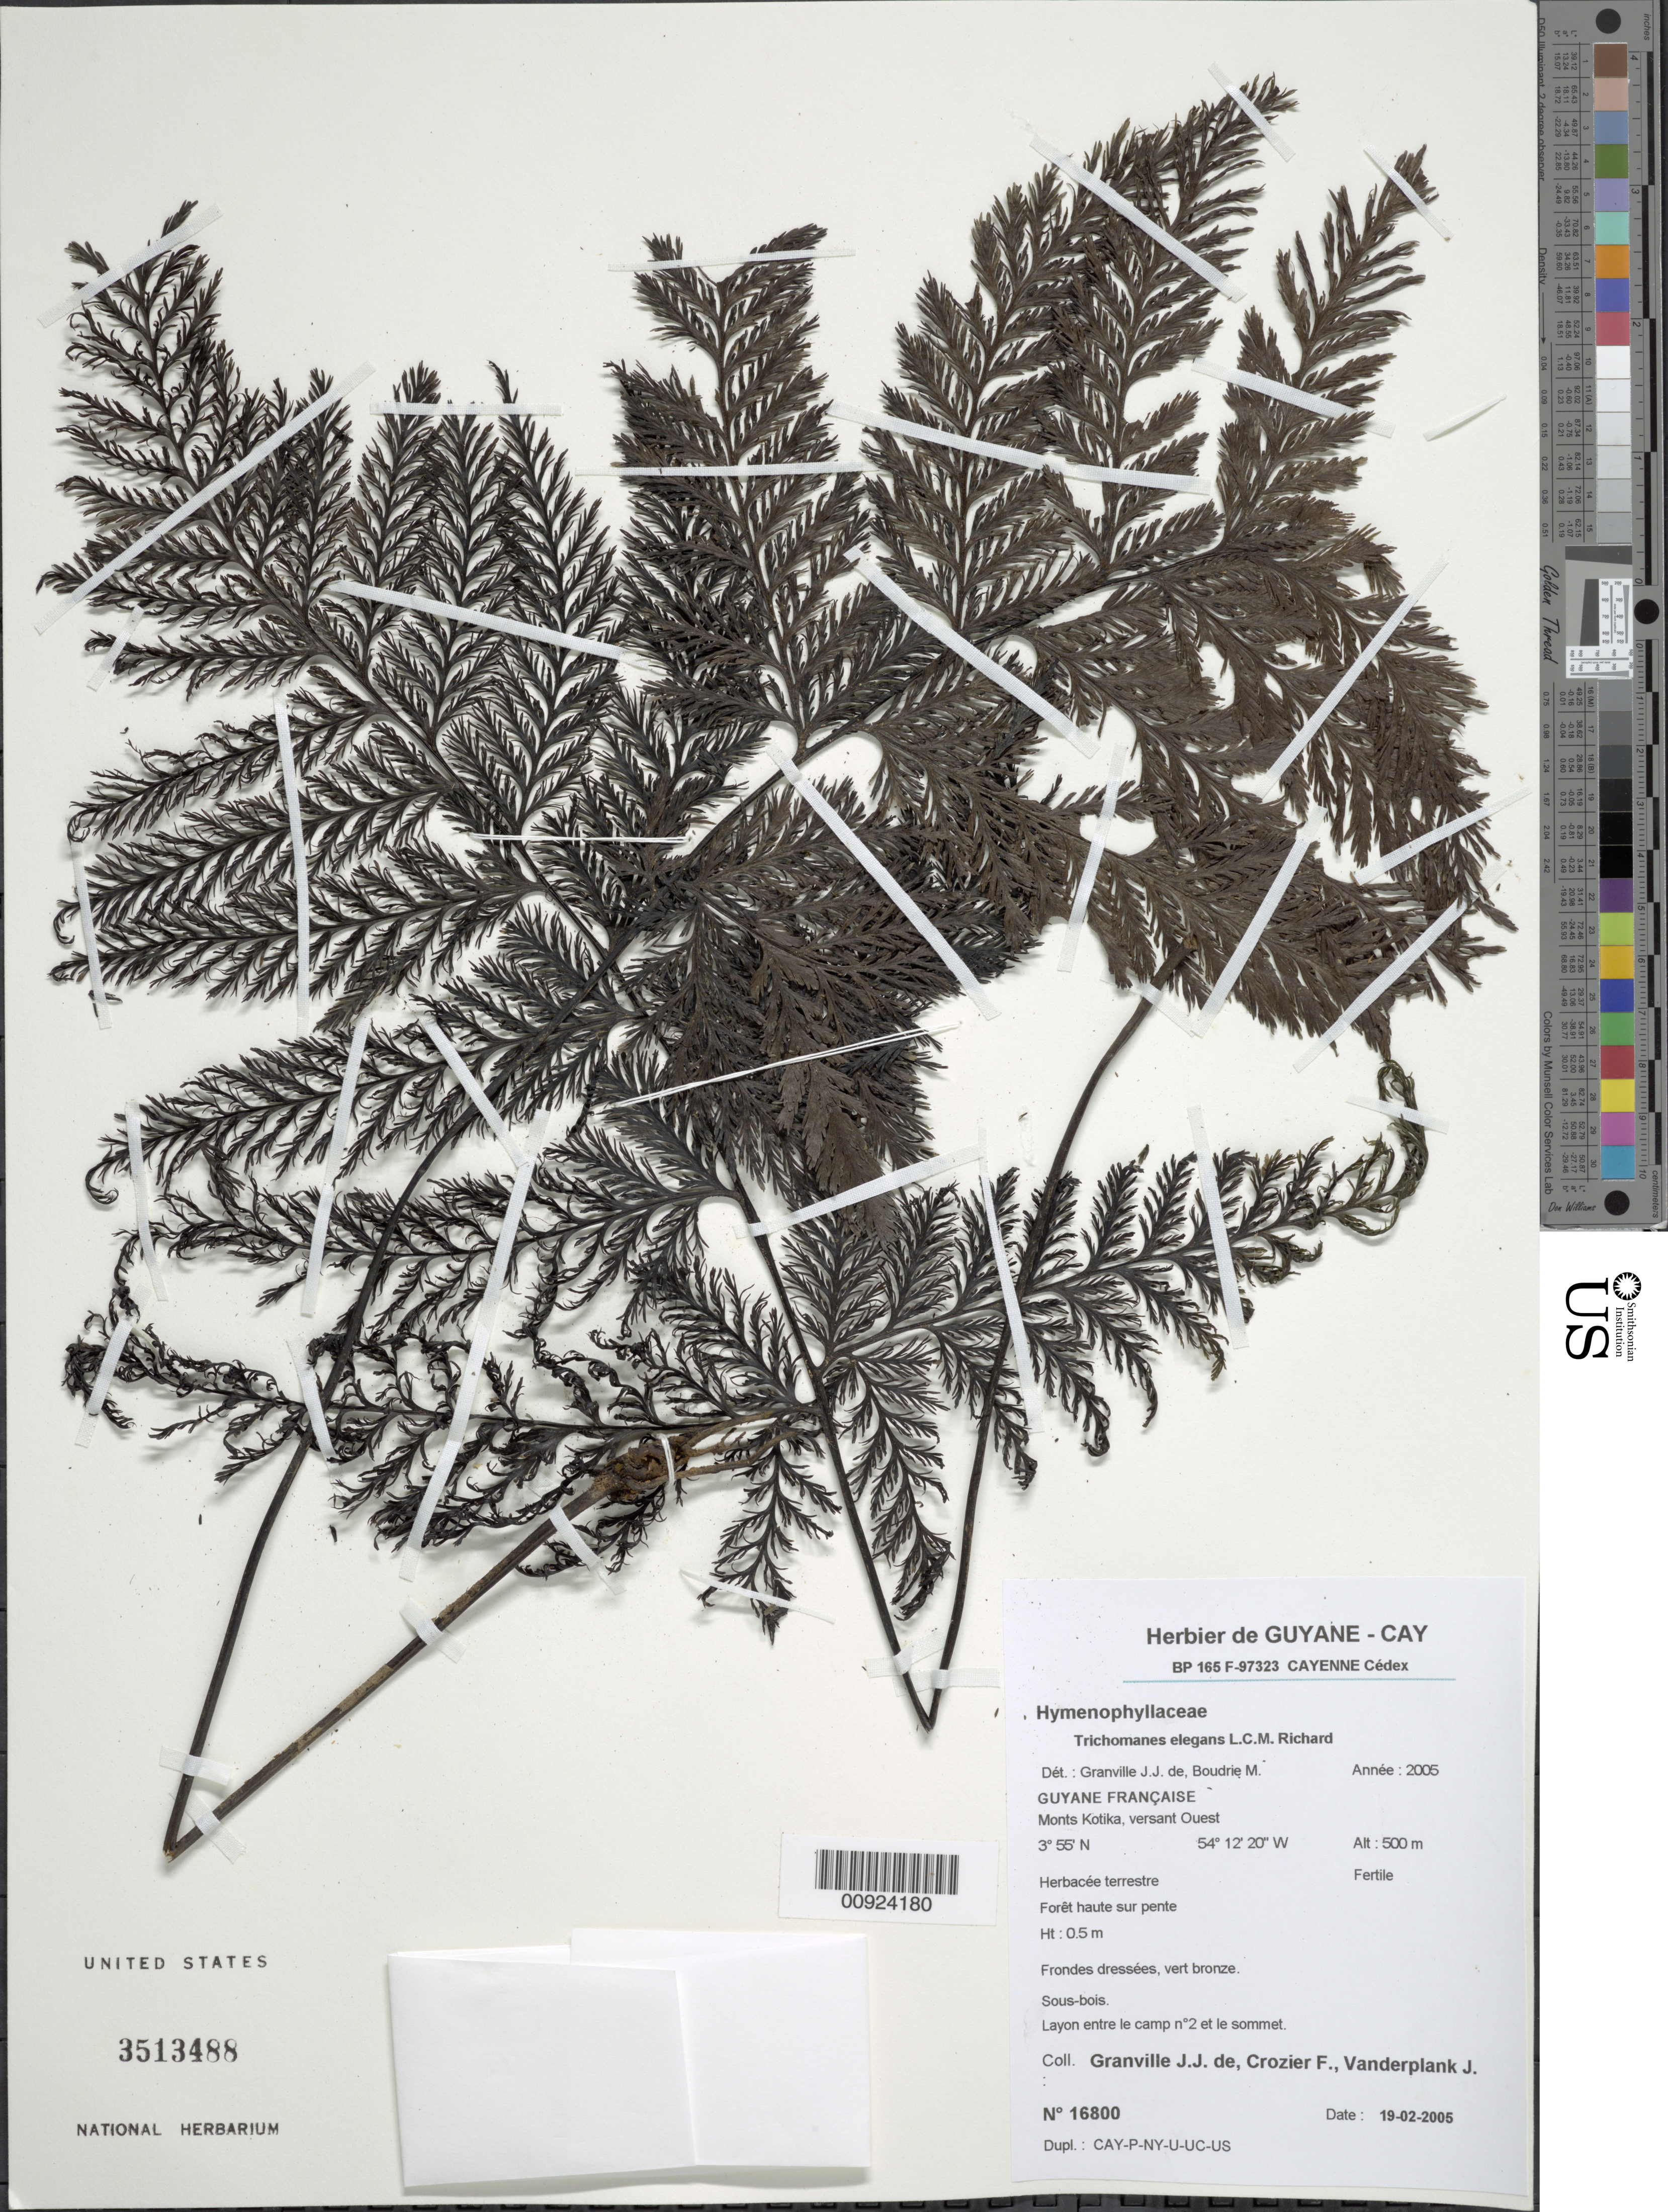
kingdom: Plantae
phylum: Tracheophyta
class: Polypodiopsida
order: Hymenophyllales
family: Hymenophyllaceae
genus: Trichomanes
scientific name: Trichomanes elegans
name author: Rich.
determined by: Granville, J. J.; Boudrie, M.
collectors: J.-J. de Granville, F. Crozier & J. Vanderplank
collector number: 16800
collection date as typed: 19-Feb-05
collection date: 2005-02-19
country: French Guiana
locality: Monts Kotika, versant Ouest; layon entre le camp nº2 et le sommet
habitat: Sous-bois; foret haut sur pente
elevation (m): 500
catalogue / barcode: US 3513488